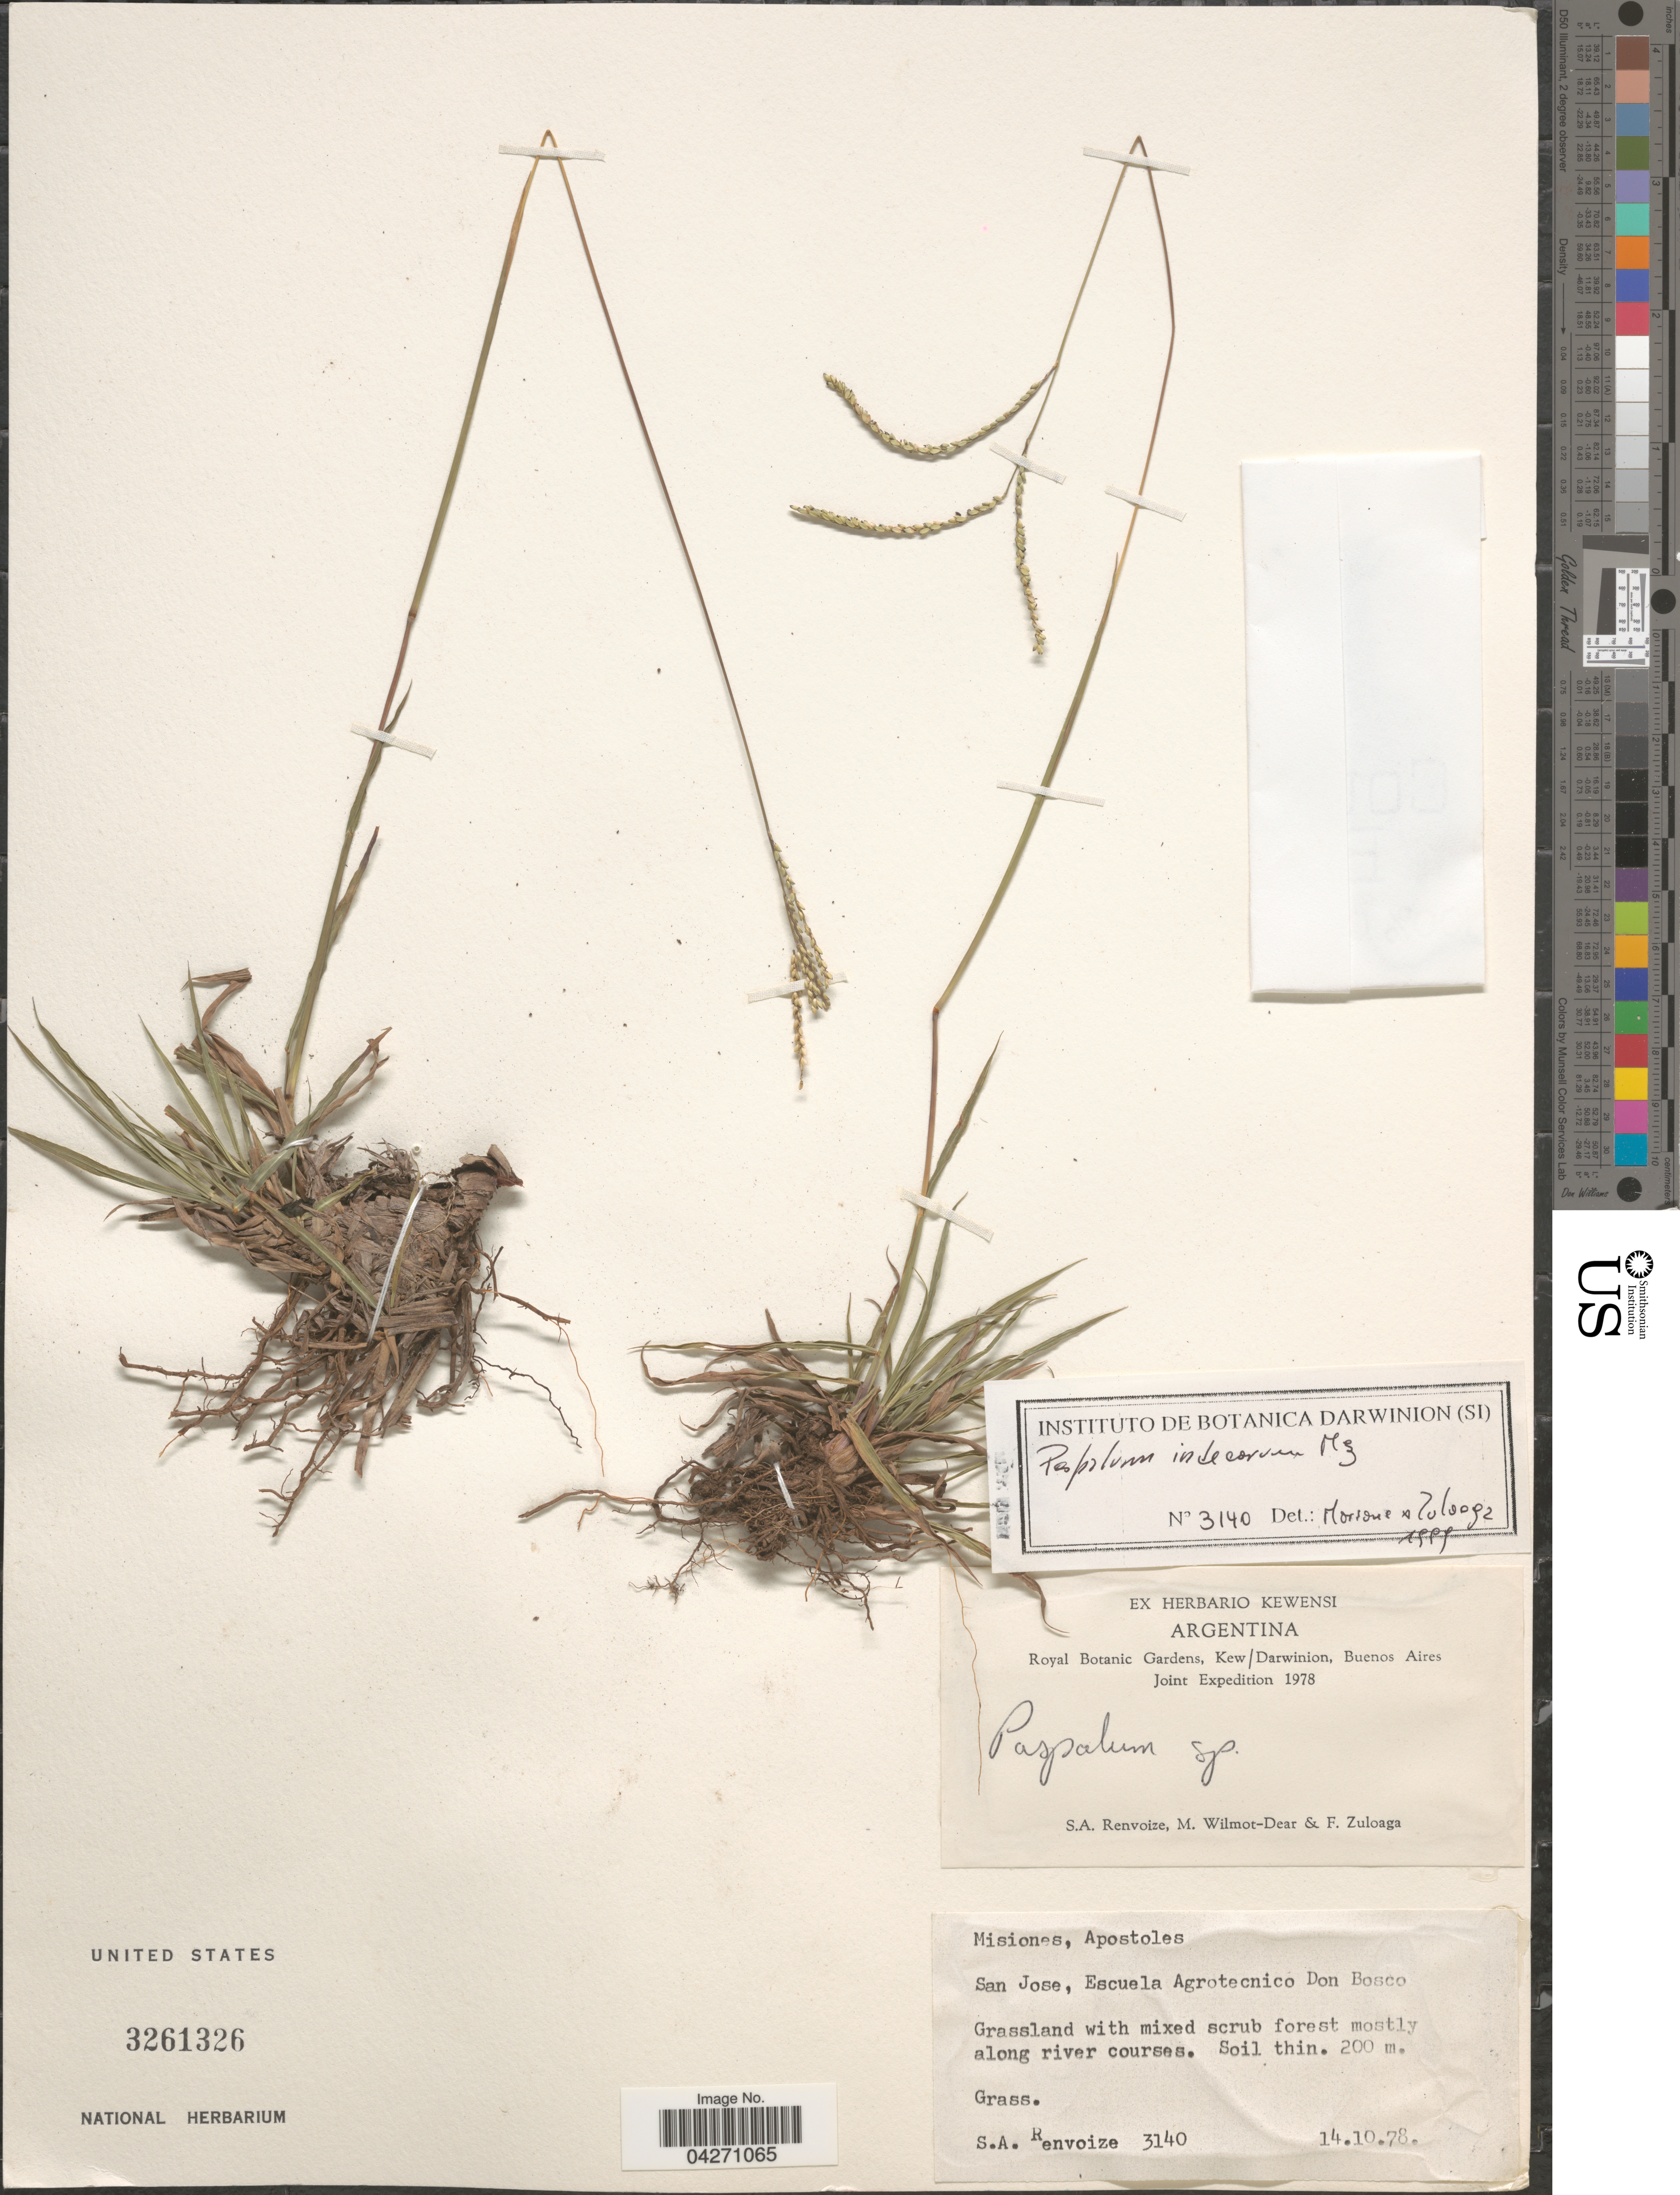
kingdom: Plantae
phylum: Tracheophyta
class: Liliopsida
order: Poales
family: Poaceae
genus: Paspalum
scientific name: Paspalum indecorum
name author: Mez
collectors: S. A. Renvoize, M. Wilmot-Dear & F. Zuloaga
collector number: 3140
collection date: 1978-10-14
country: Argentina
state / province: Buenos Aires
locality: Royal Botanic Gardens, Kew/Darwinion, Buenos Aires Joint Expedition 1978. Apostoles. San Jose, Escuela Agrotecnico Don Bosco.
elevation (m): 200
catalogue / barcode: US 3261326